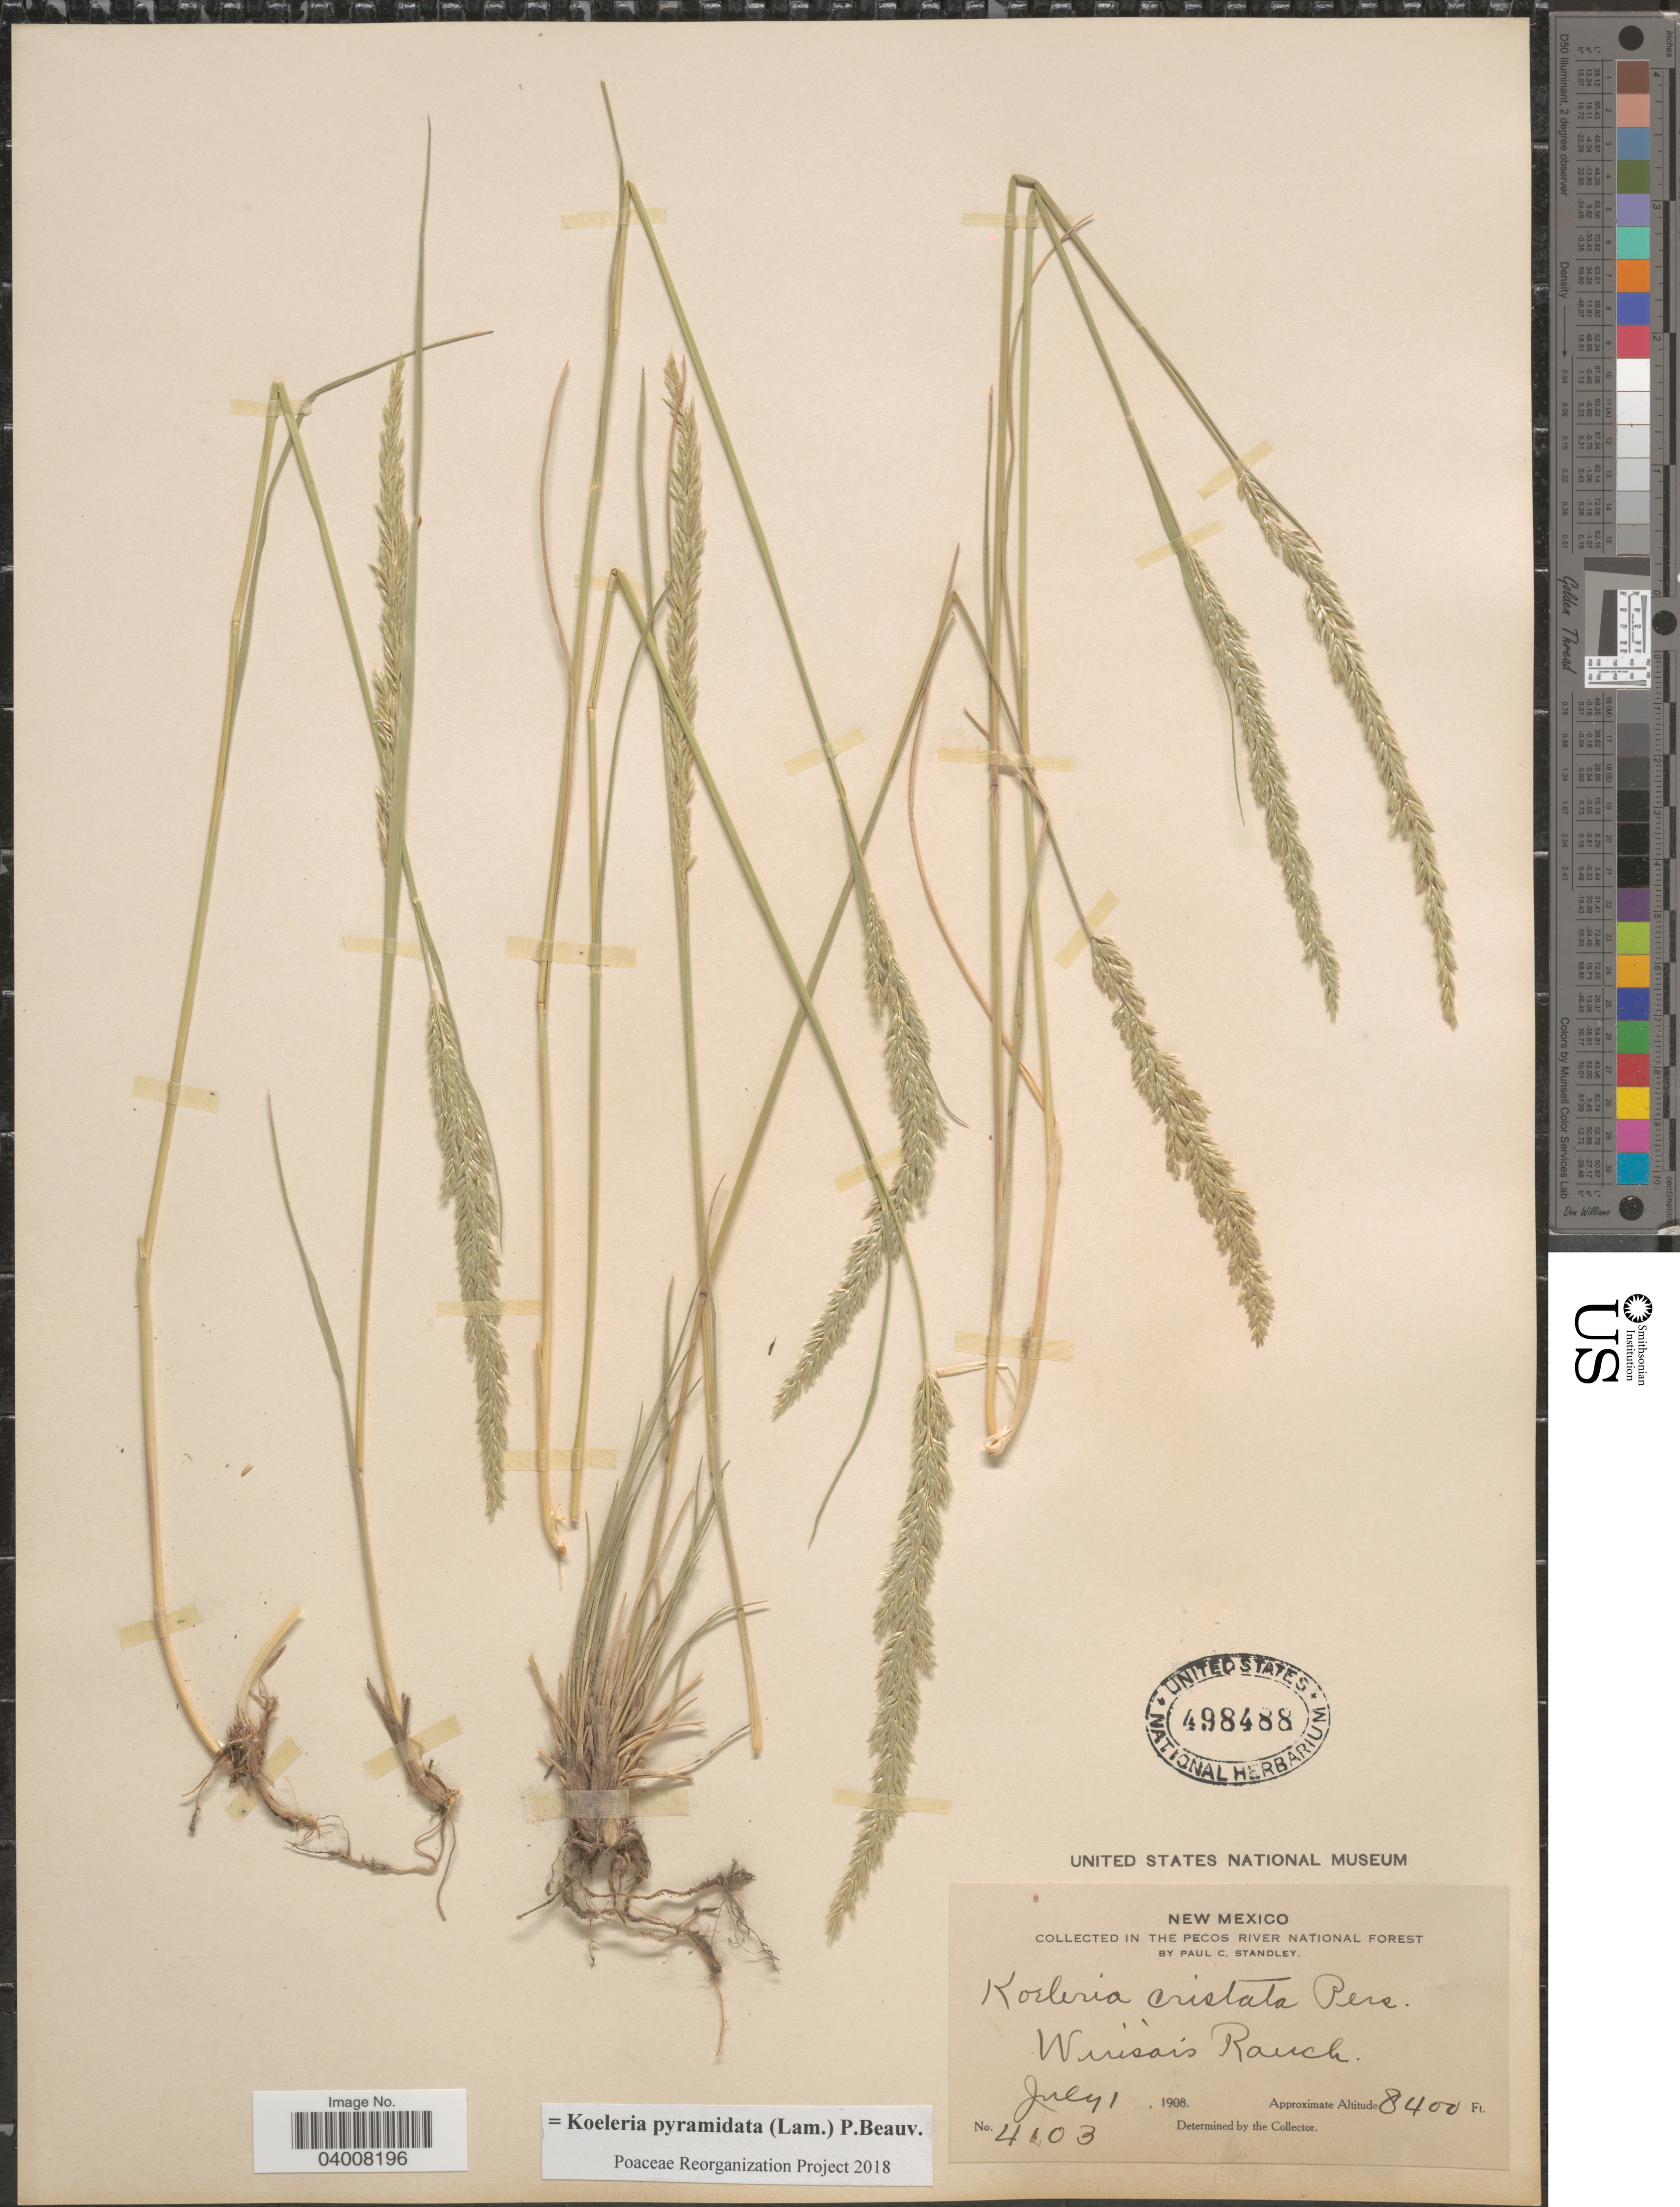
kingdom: Plantae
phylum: Tracheophyta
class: Liliopsida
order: Poales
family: Poaceae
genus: Koeleria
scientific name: Koeleria pyramidata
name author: (Lam.) P. Beauv.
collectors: P. C. Standley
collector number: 4103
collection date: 1908-07-01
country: United States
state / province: New Mexico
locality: In the Pecos River National Forest. Winsor's Ranch.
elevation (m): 2560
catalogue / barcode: US 498488